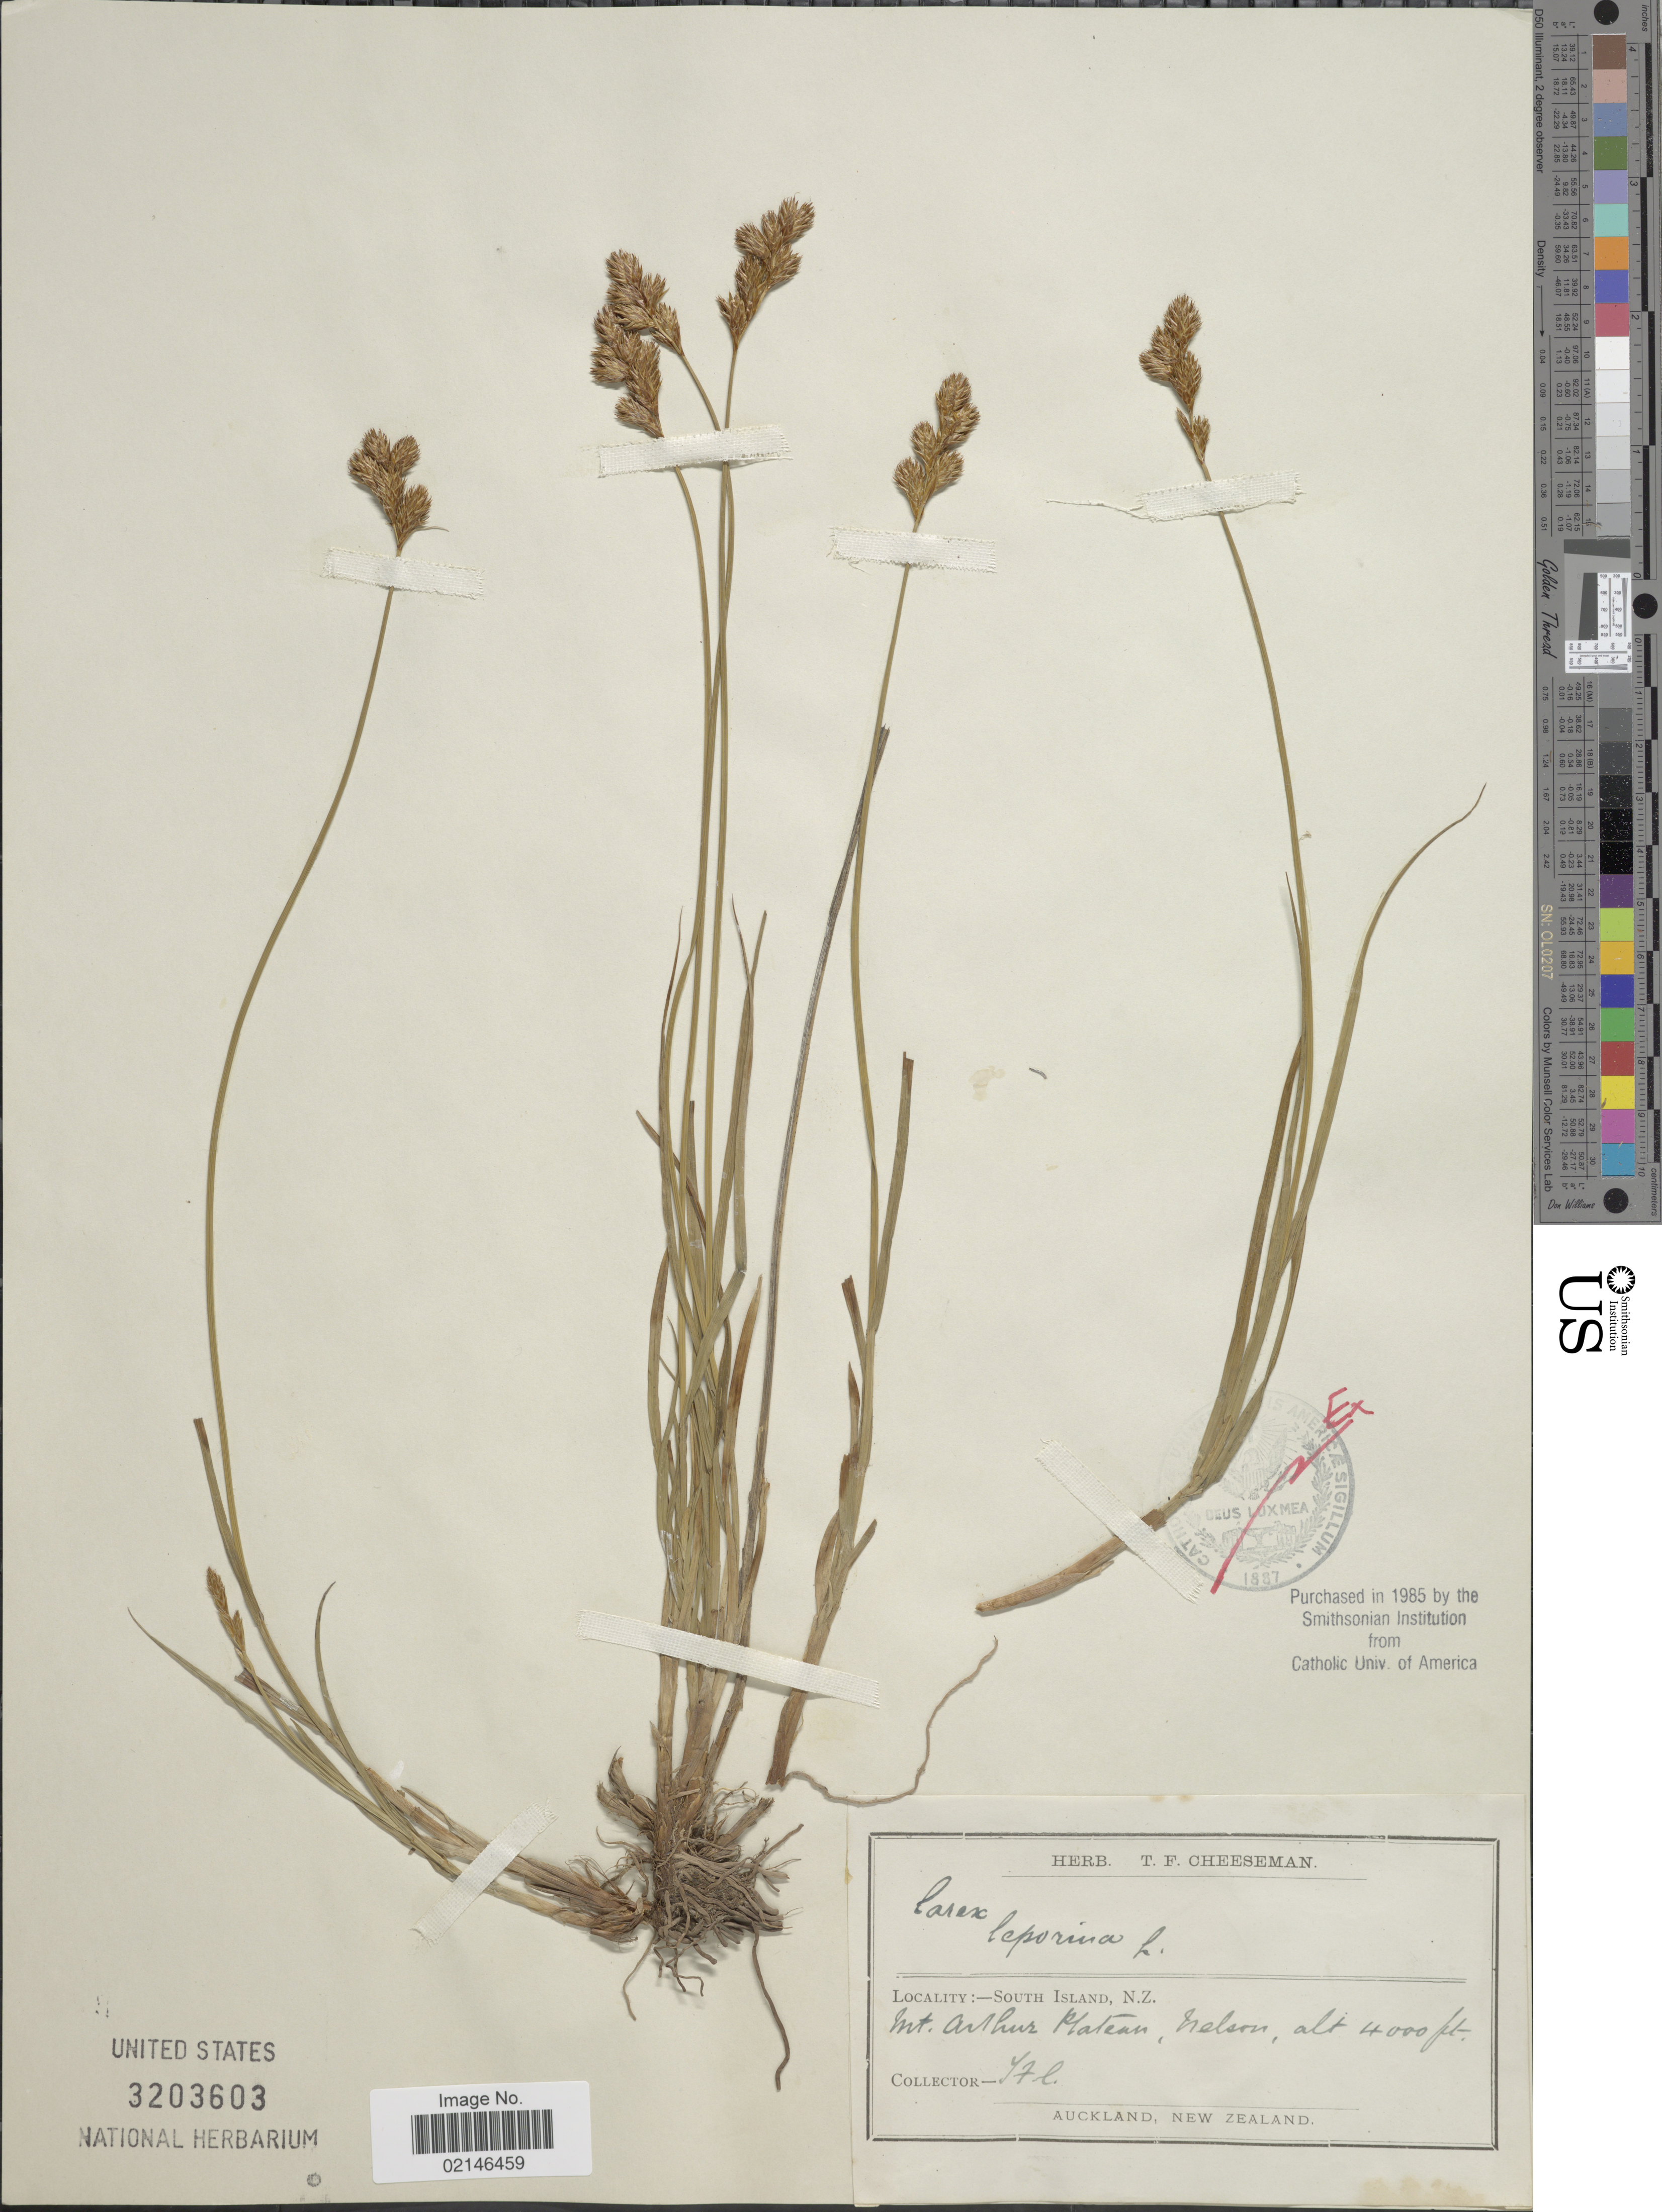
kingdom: Plantae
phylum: Tracheophyta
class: Liliopsida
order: Poales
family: Cyperaceae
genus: Carex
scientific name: Carex leporina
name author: L.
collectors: T. F. Cheeseman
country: New Zealand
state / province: Nelson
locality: South Island, Mt. Arthur Mateau, Nelson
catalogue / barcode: US 3203603